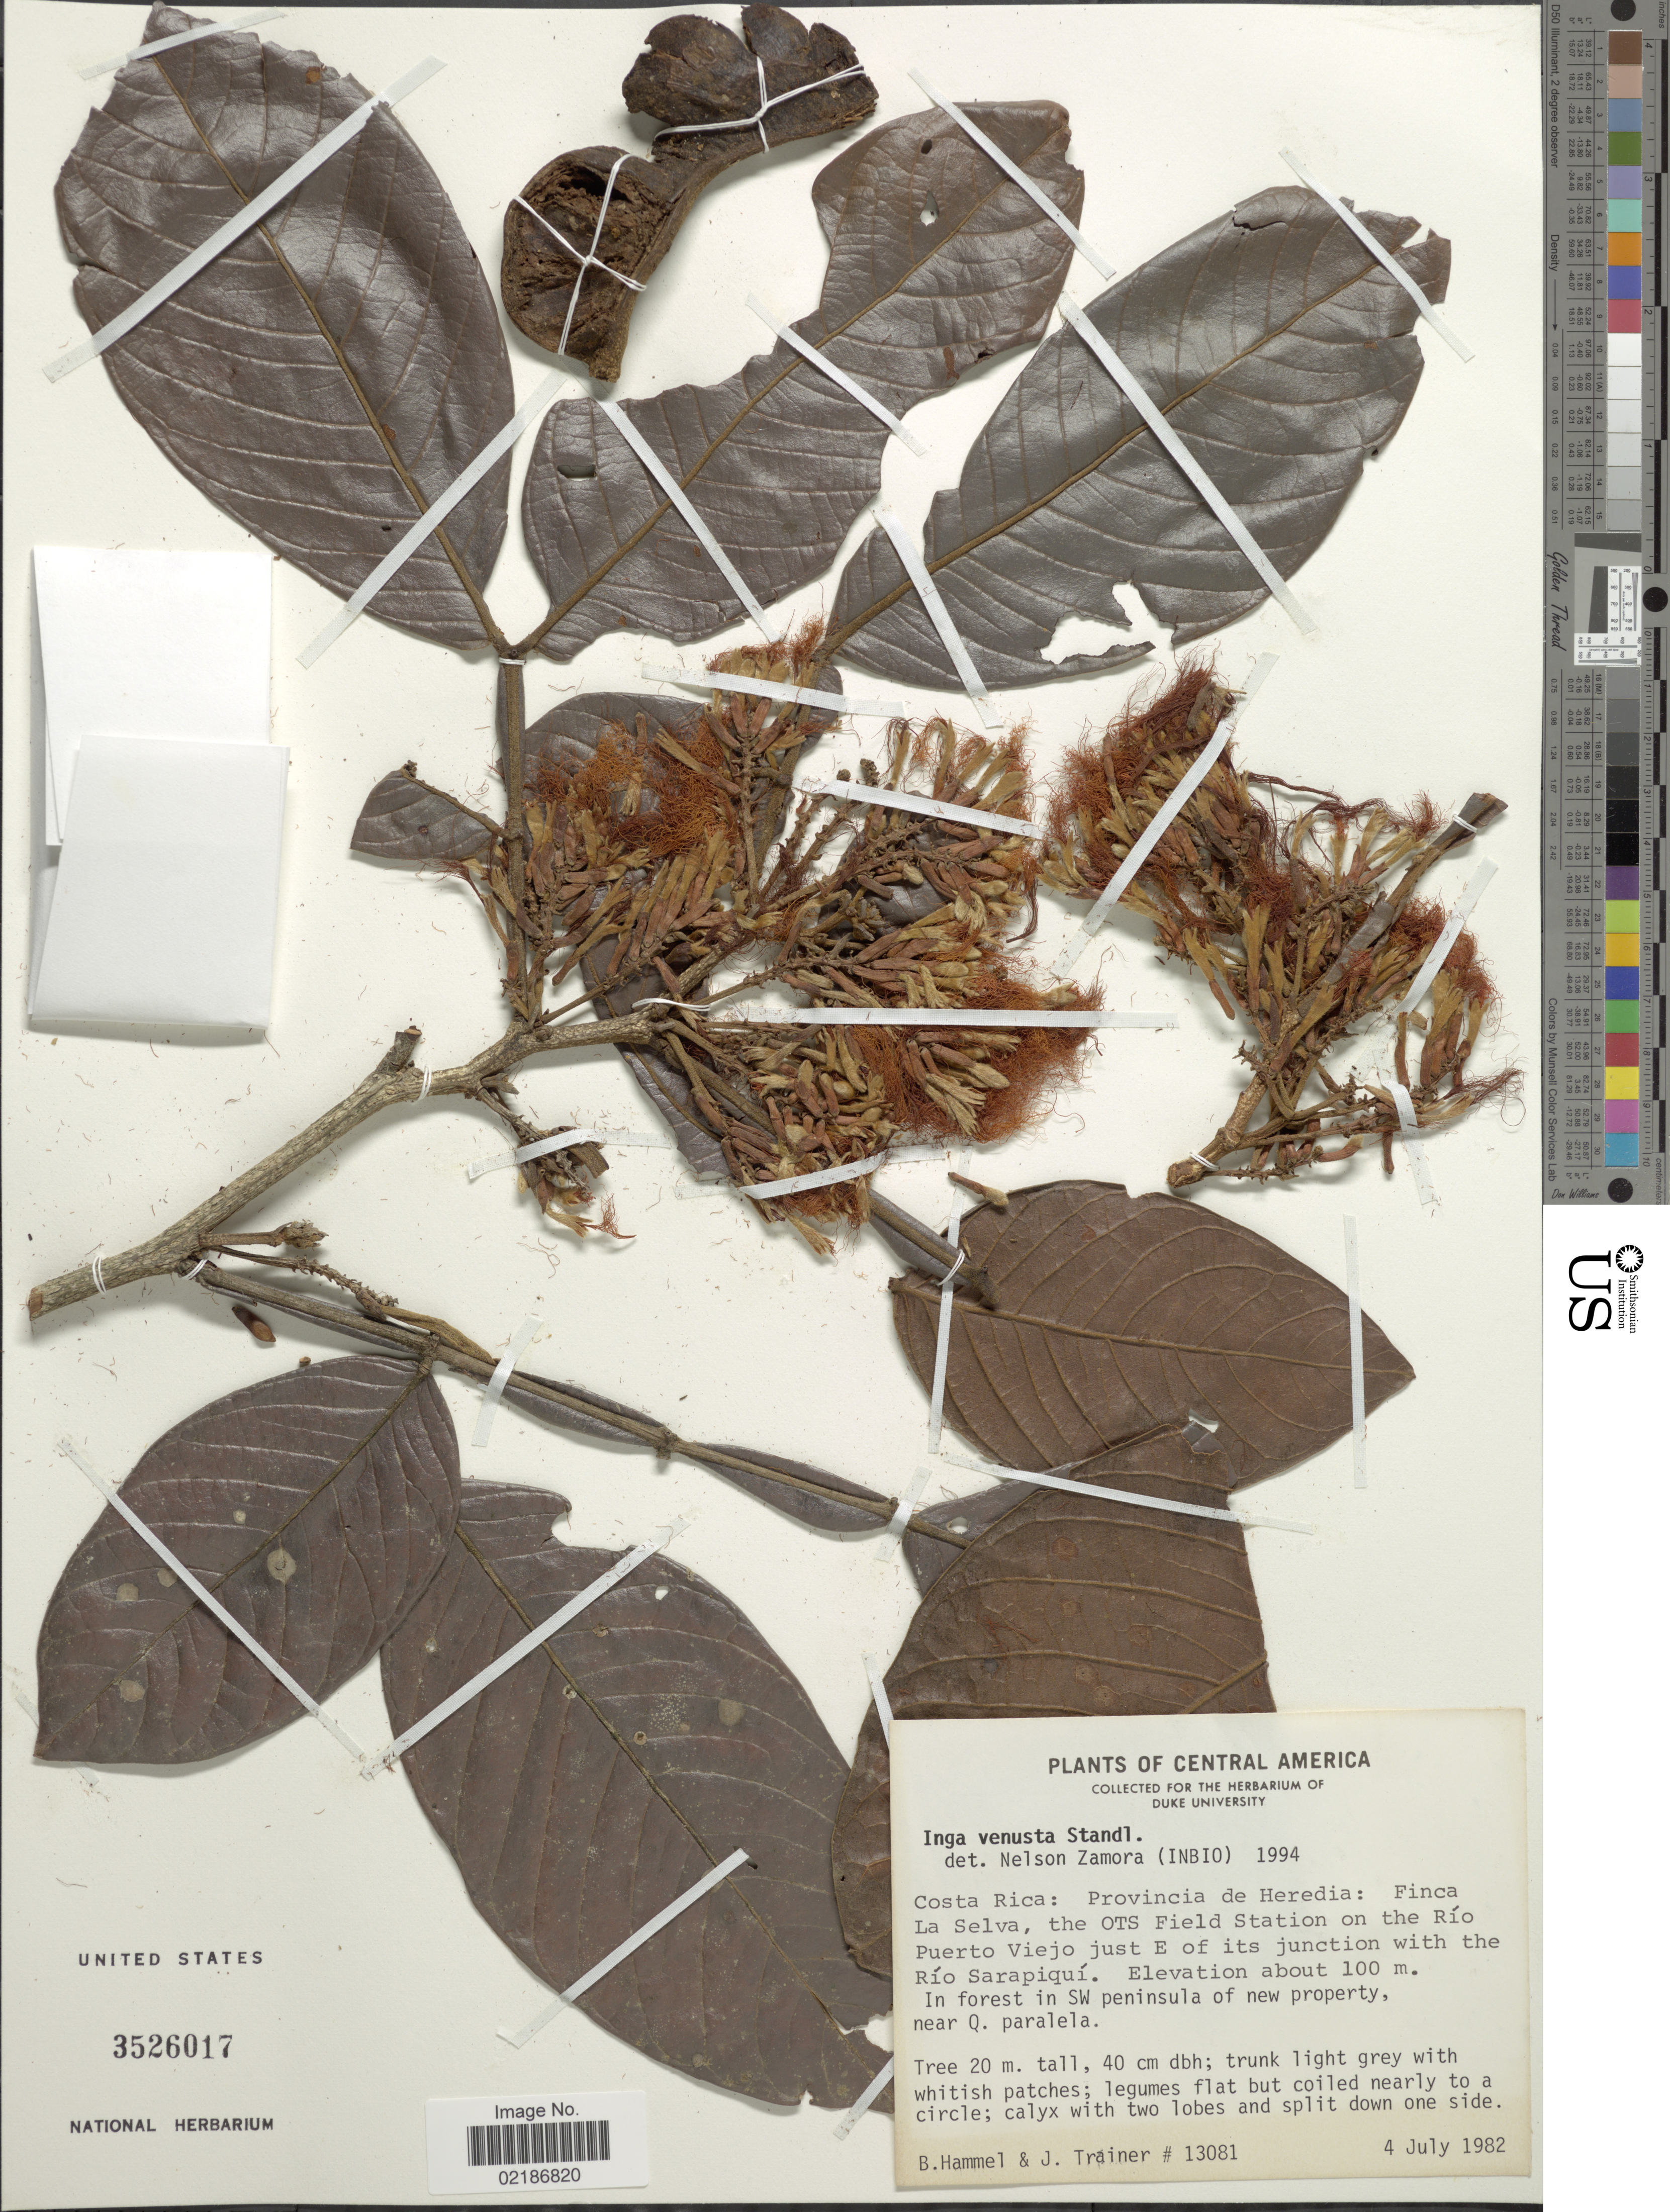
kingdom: Plantae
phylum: Tracheophyta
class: Magnoliopsida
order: Fabales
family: Fabaceae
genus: Inga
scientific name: Inga venusta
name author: Standl.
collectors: B. Hammel & J. Trainer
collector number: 13081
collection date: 1982-07-04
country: Costa Rica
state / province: Heredia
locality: Finca La Selva, the OTS Field Station on the Rio Puerto Viejo just E of its junction with the Rio Sarapiqui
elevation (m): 10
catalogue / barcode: US 3526017